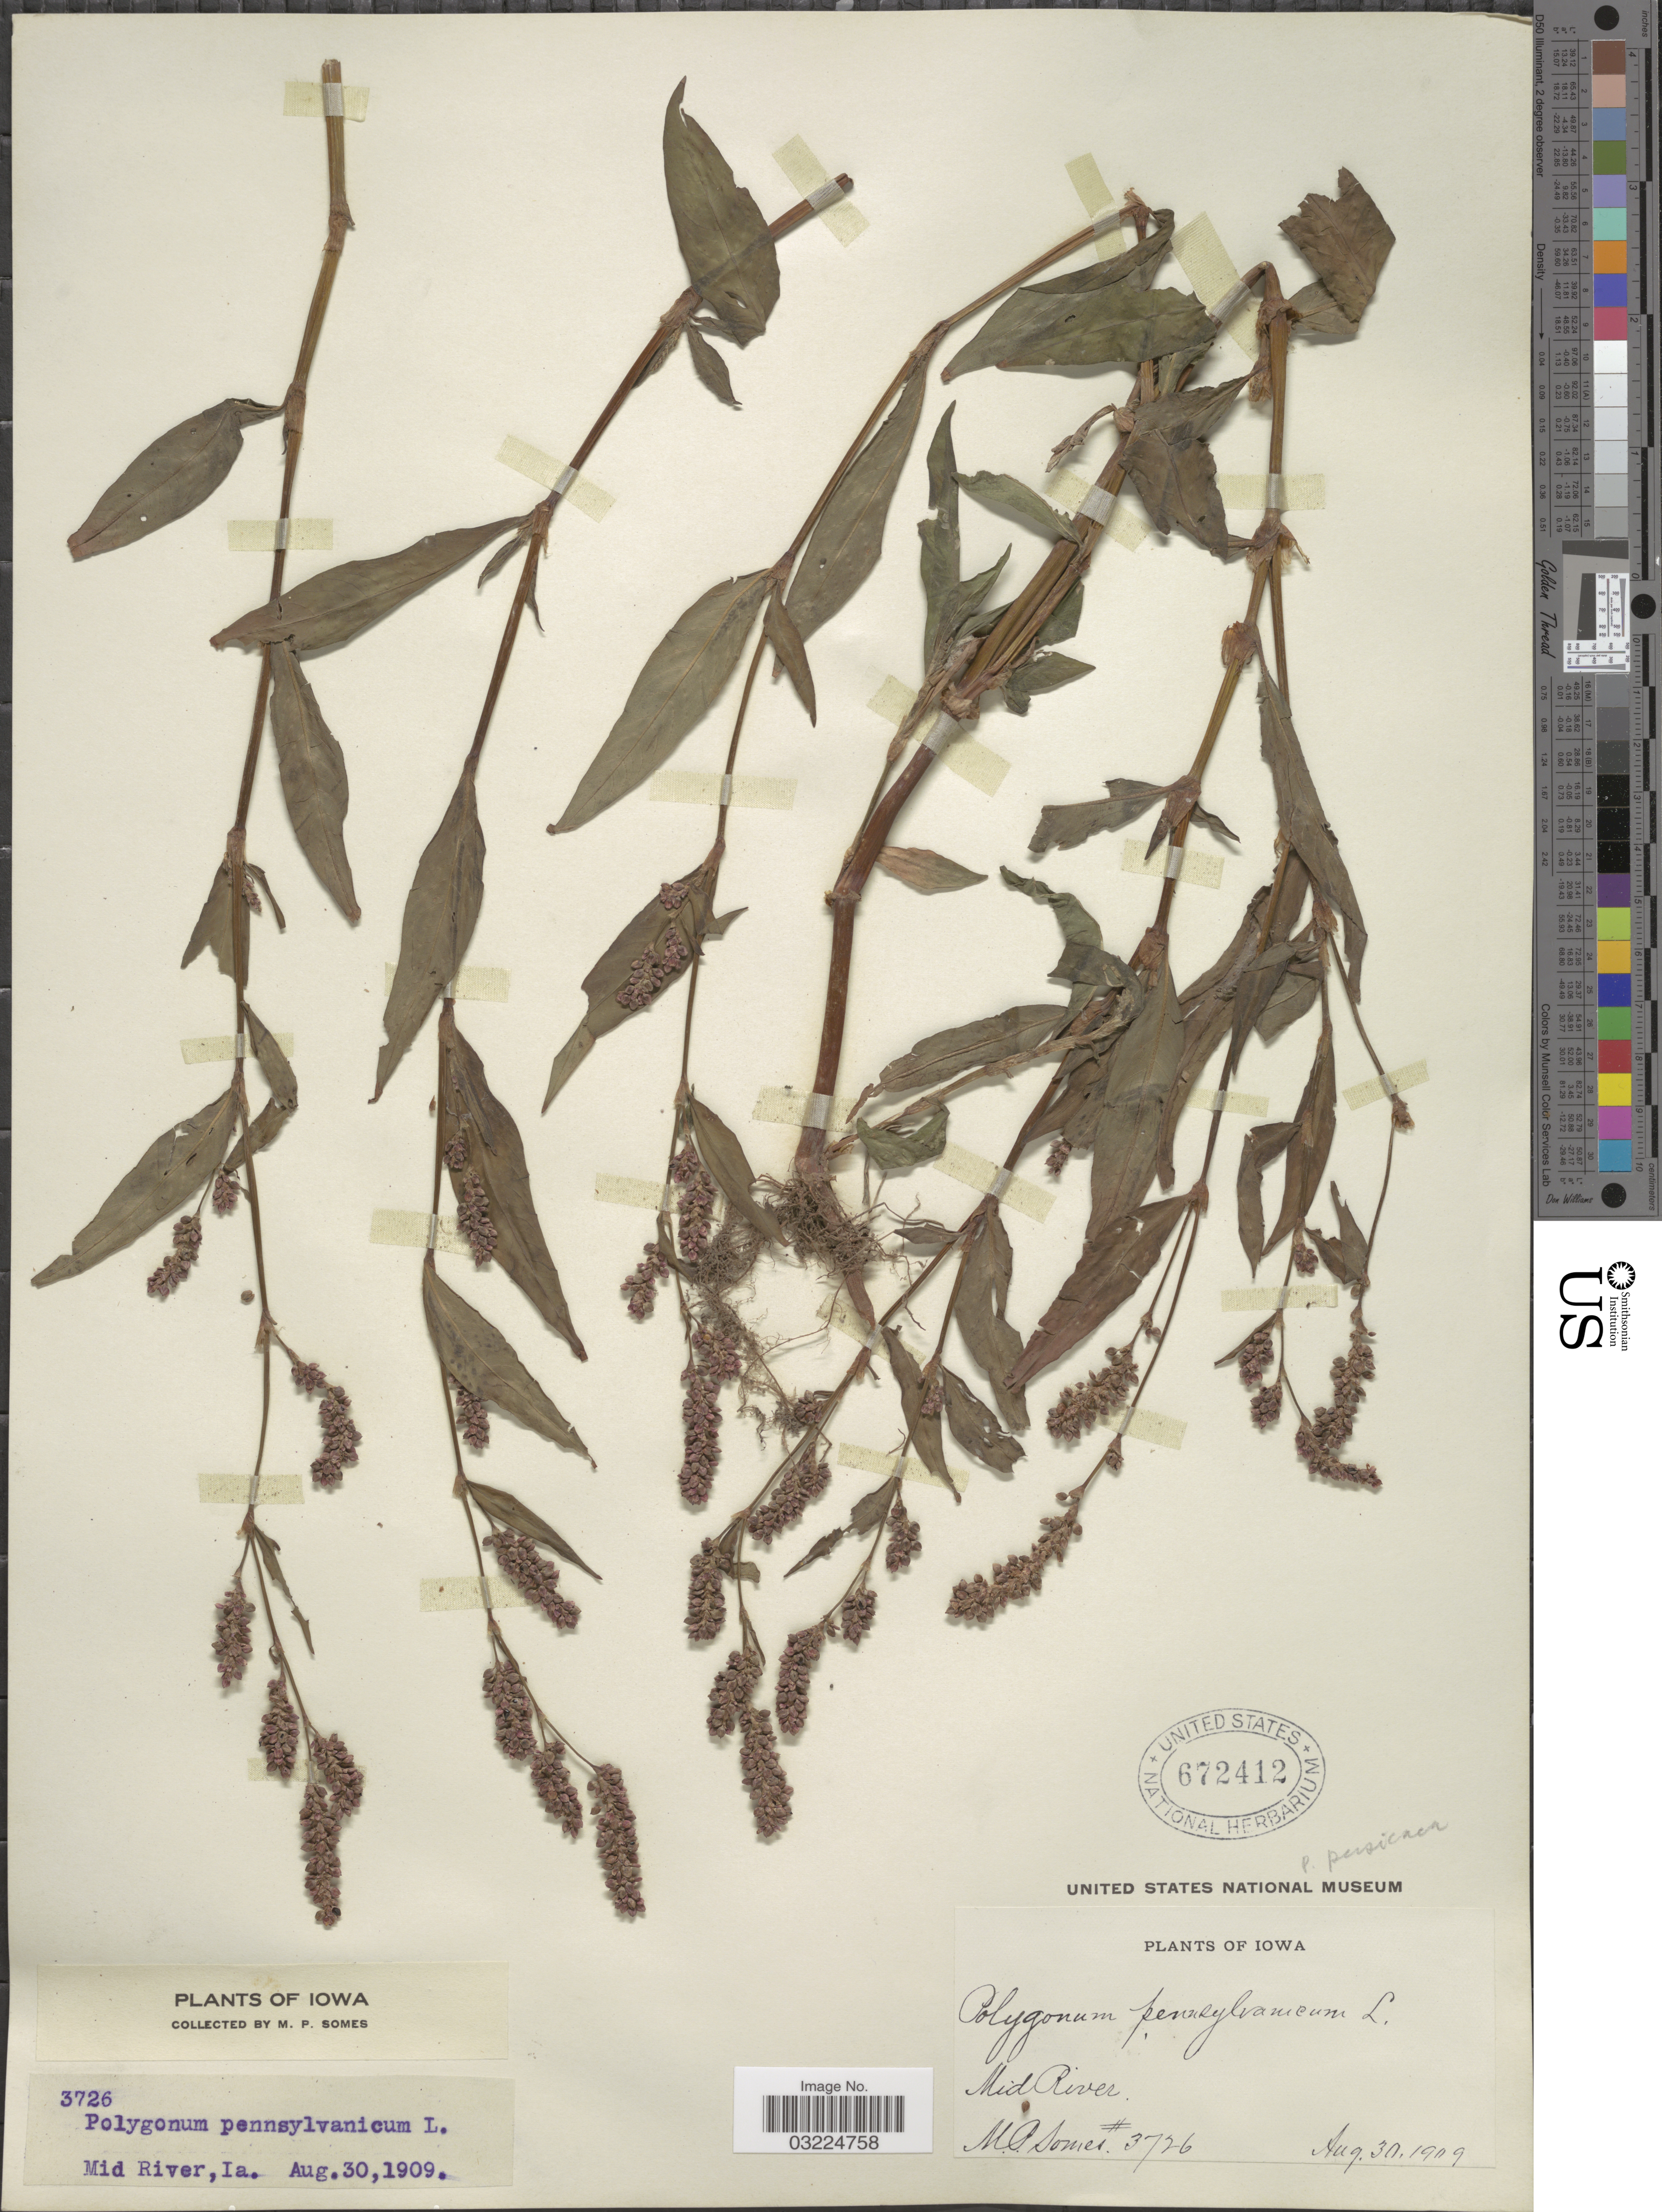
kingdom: Plantae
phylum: Tracheophyta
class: Magnoliopsida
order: Caryophyllales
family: Polygonaceae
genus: Persicaria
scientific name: Persicaria maculosa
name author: S.F. Gray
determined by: Atha, D. E.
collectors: M. Somes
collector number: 3726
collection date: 1909-08-30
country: United States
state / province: Iowa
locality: Mid River.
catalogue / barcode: US 672412